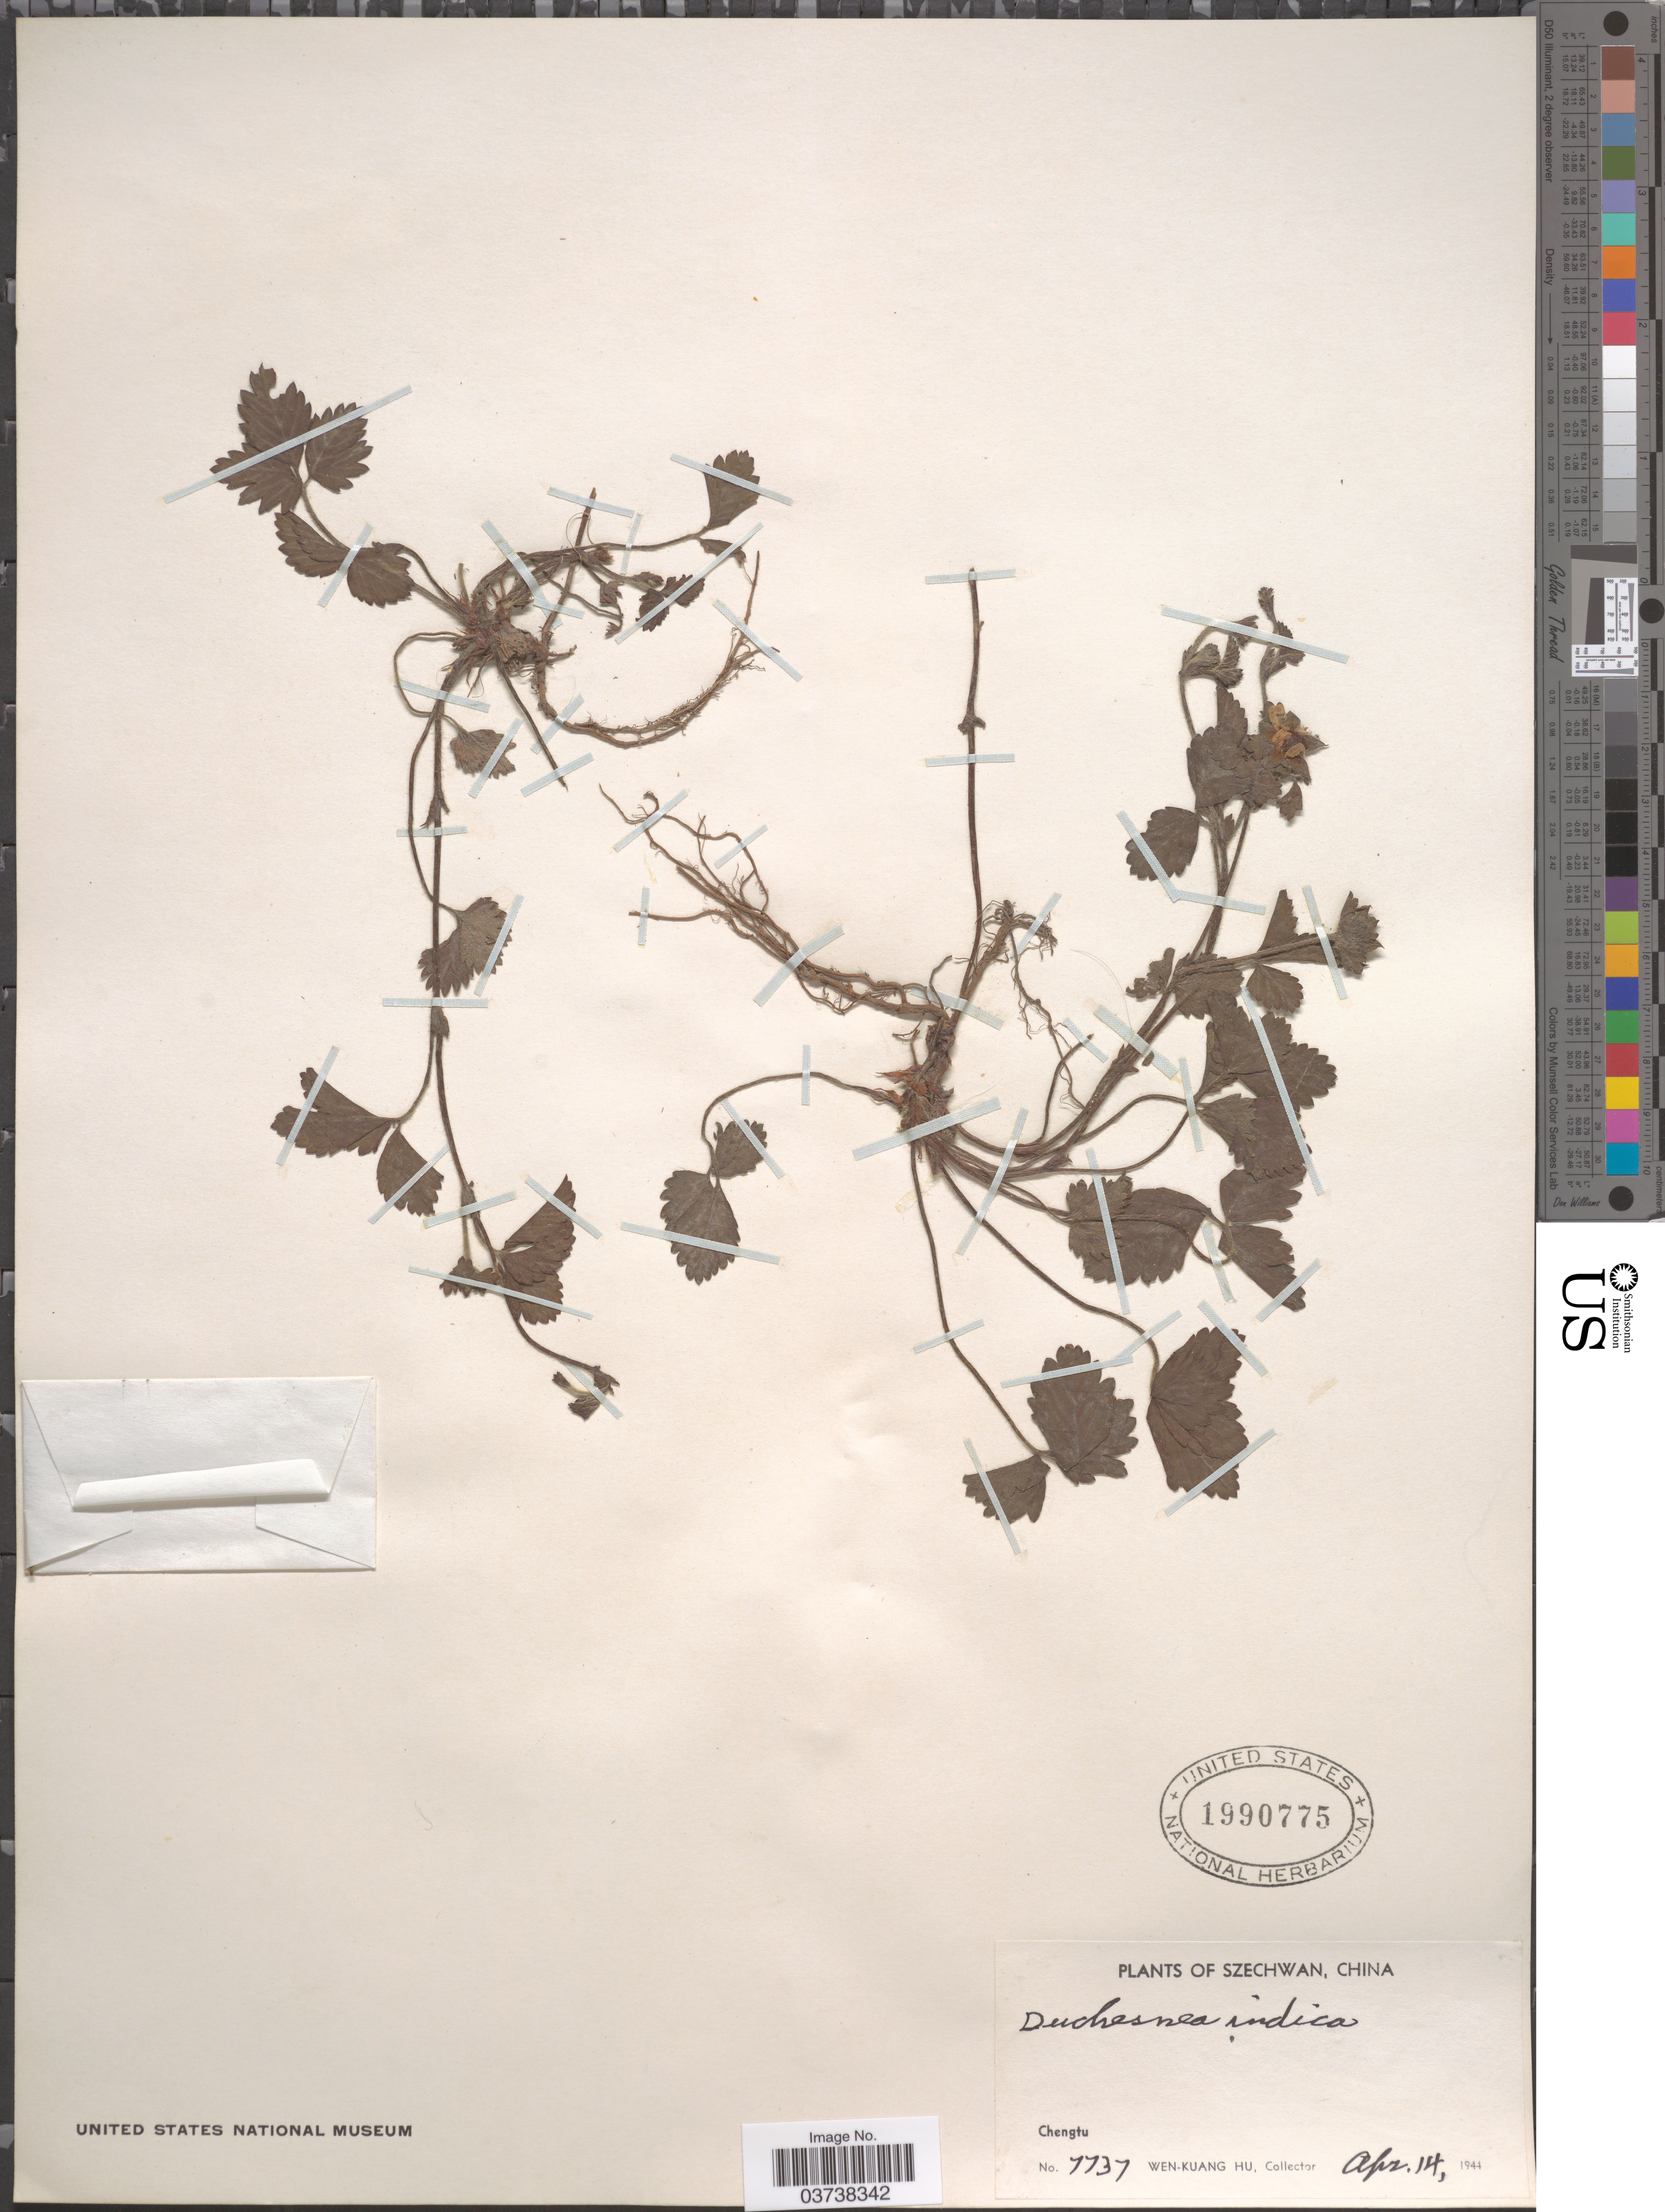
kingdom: Plantae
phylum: Tracheophyta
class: Magnoliopsida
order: Rosales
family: Rosaceae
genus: Potentilla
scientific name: Potentilla indica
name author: (Andrews) Th. Wolf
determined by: Strong, Mark T., (BOT), Smithsonian Institution - National Museum of Natural History (UNITED STATES)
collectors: W. K. Hu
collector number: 7737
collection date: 1944-04-14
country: China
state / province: Sichuan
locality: Szechwan. Chengtu.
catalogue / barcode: US 1990775